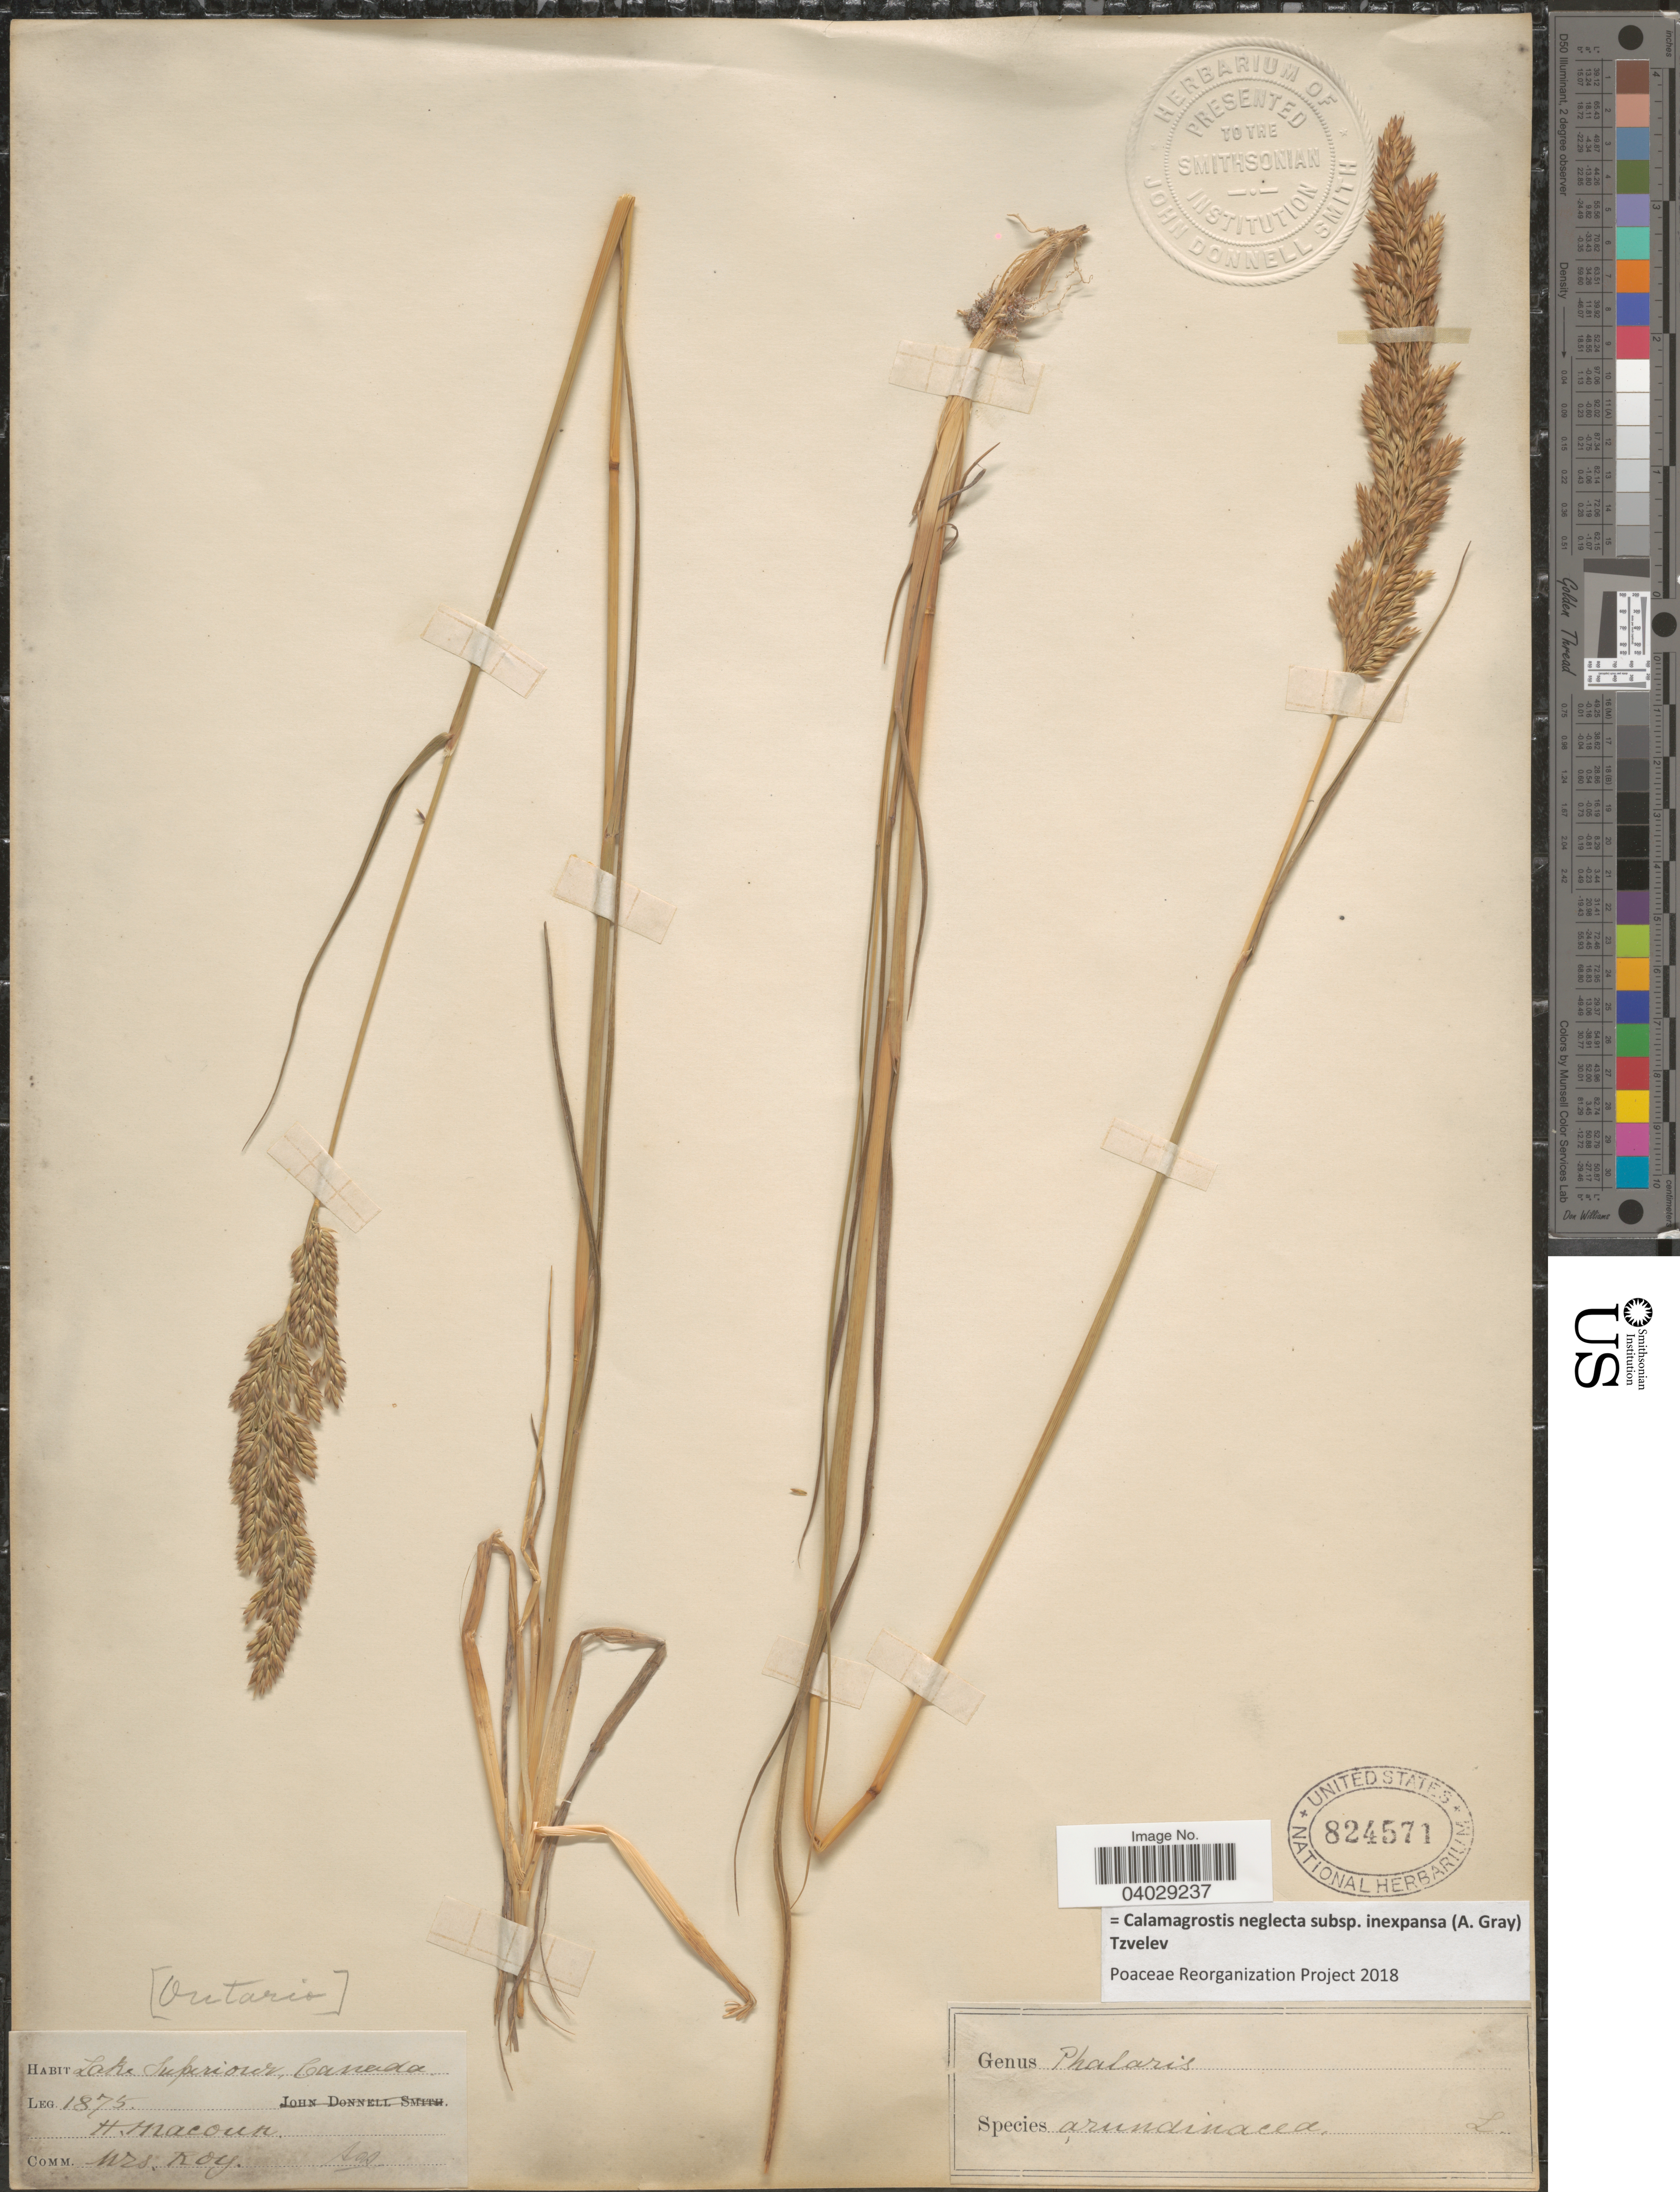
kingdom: Plantae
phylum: Tracheophyta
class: Liliopsida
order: Poales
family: Poaceae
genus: Calamagrostis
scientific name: Calamagrostis neglecta subsp. inexpansa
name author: (A. Gray) Tzvelev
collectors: H. Macoun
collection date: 1875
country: Canada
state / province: Ontario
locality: Lake Superiour.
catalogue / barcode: US 824571